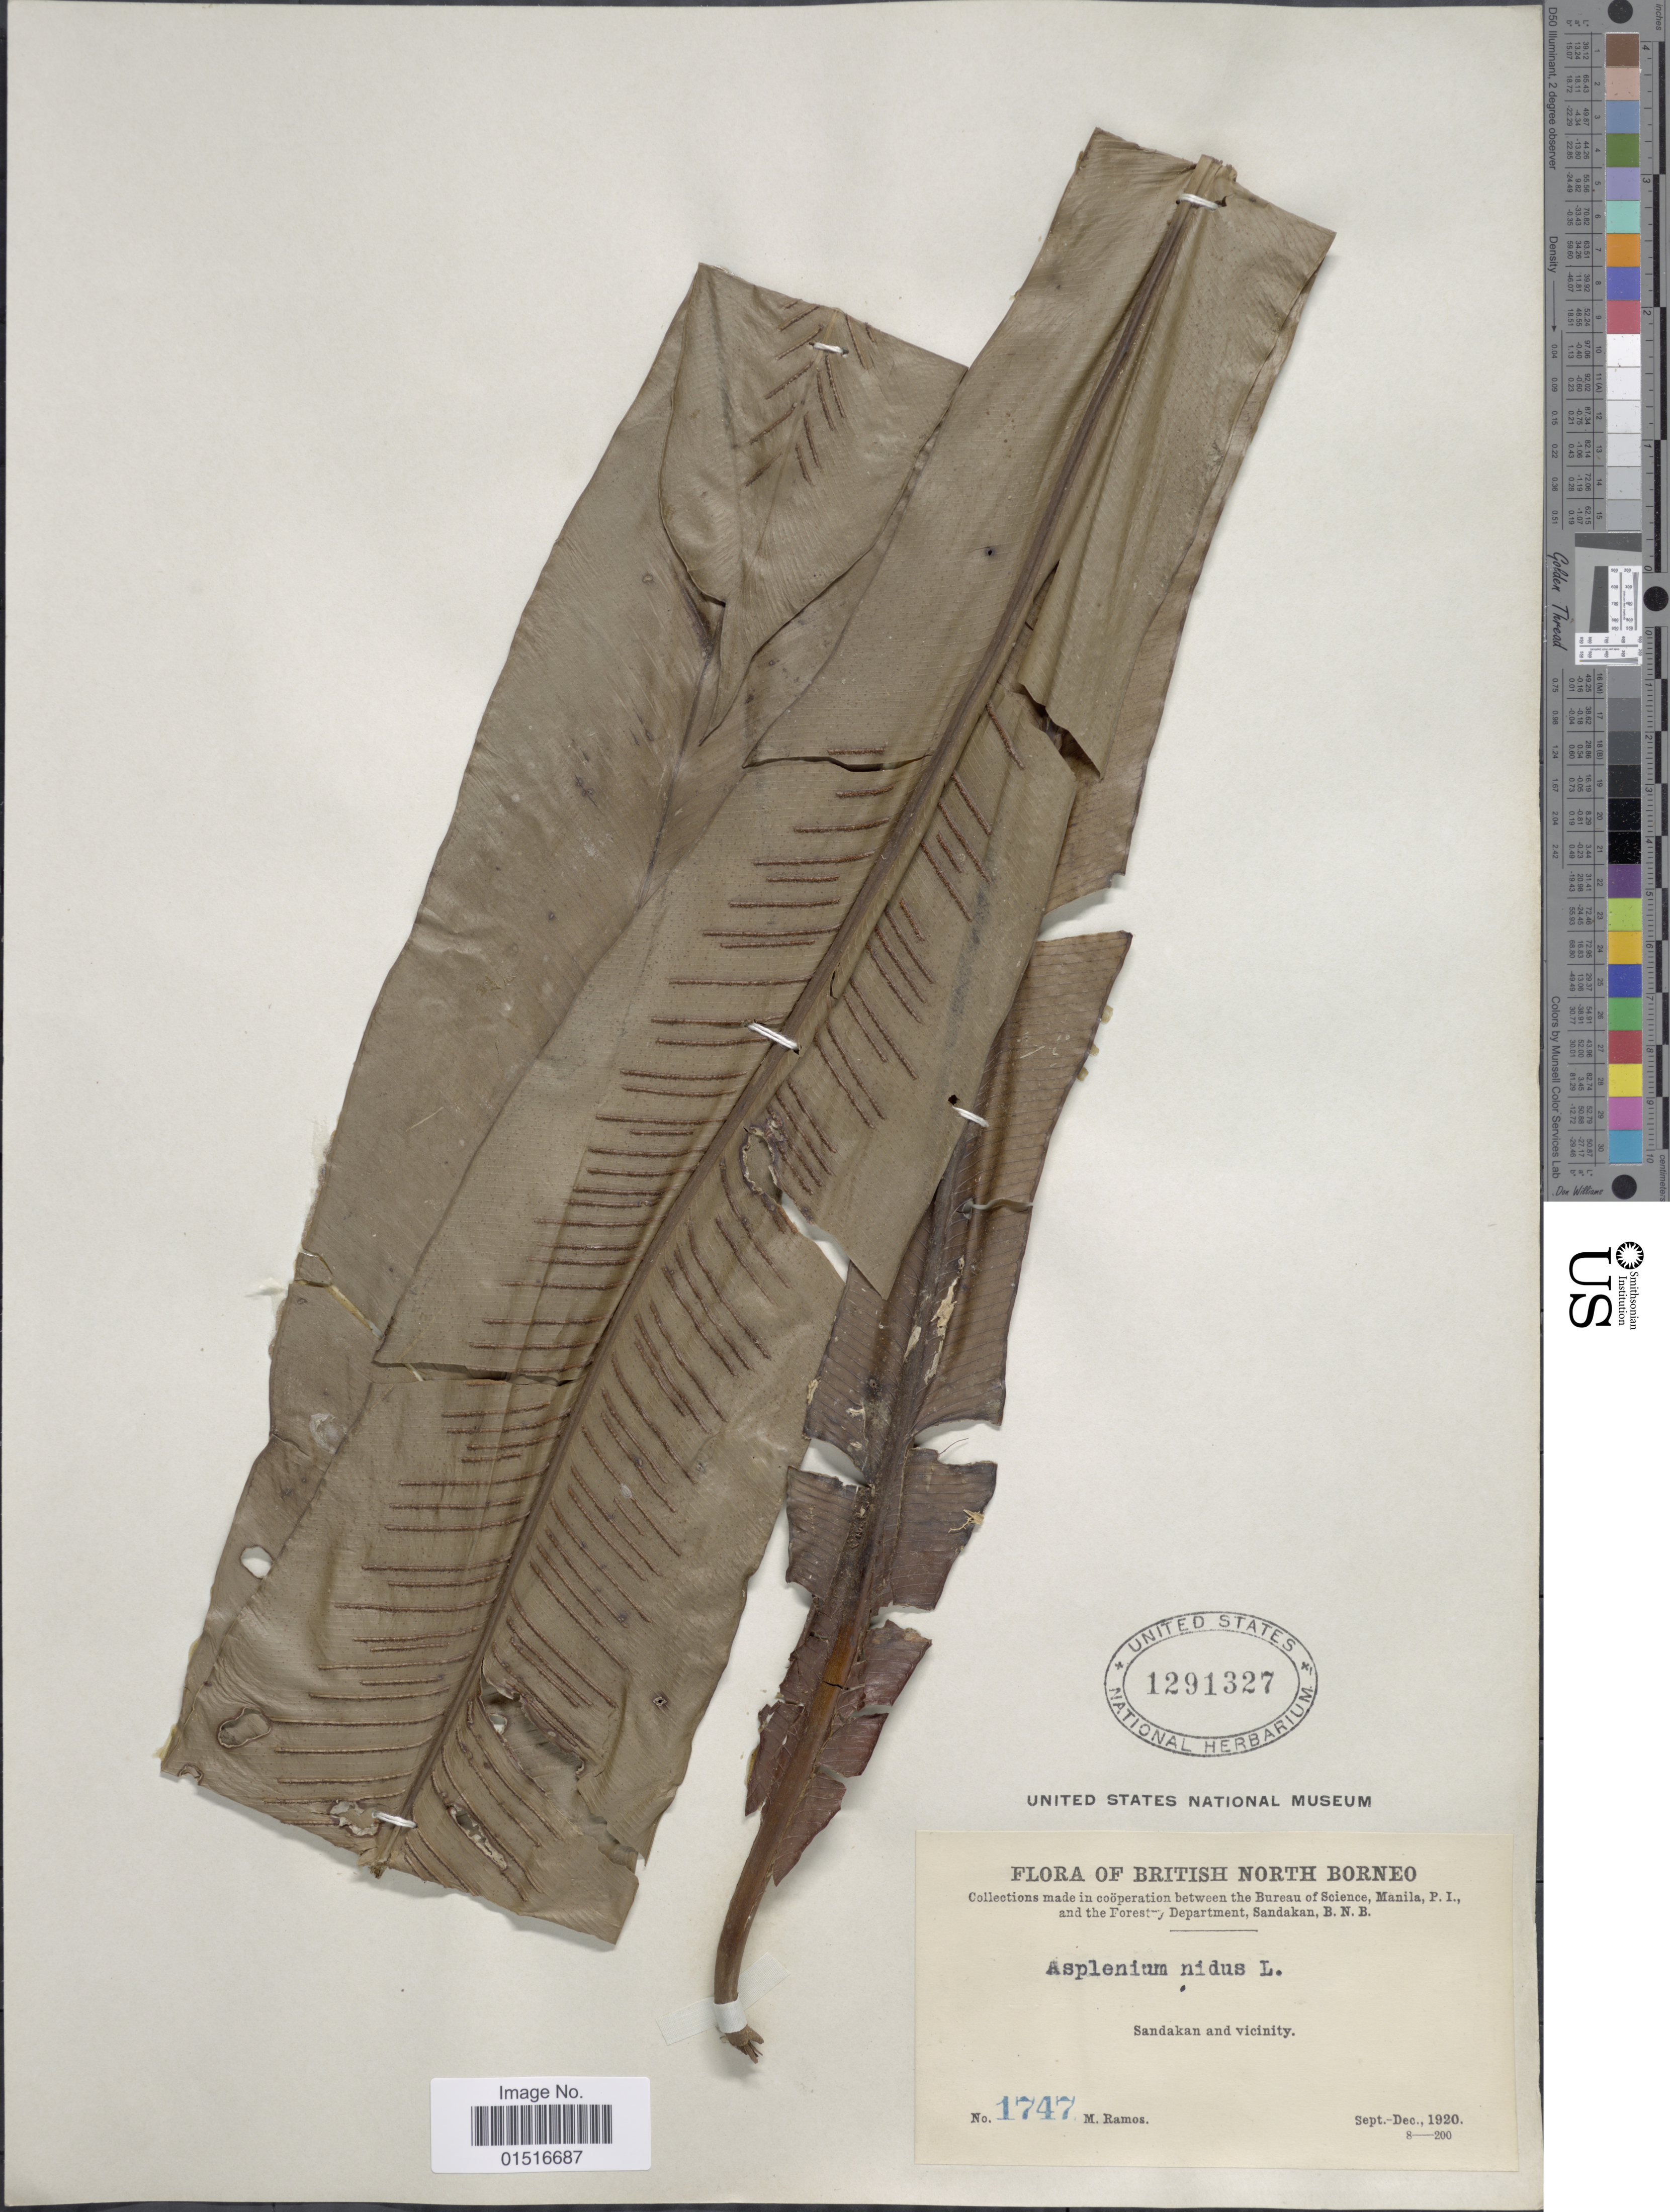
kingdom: Plantae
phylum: Tracheophyta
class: Polypodiopsida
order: Polypodiales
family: Aspleniaceae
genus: Asplenium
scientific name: Asplenium nidus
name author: L.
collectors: M. Ramos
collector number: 1747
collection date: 1920-09/1920-12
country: Malaysia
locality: British North Borneo, Sandakan and vicinity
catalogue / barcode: US 1291327